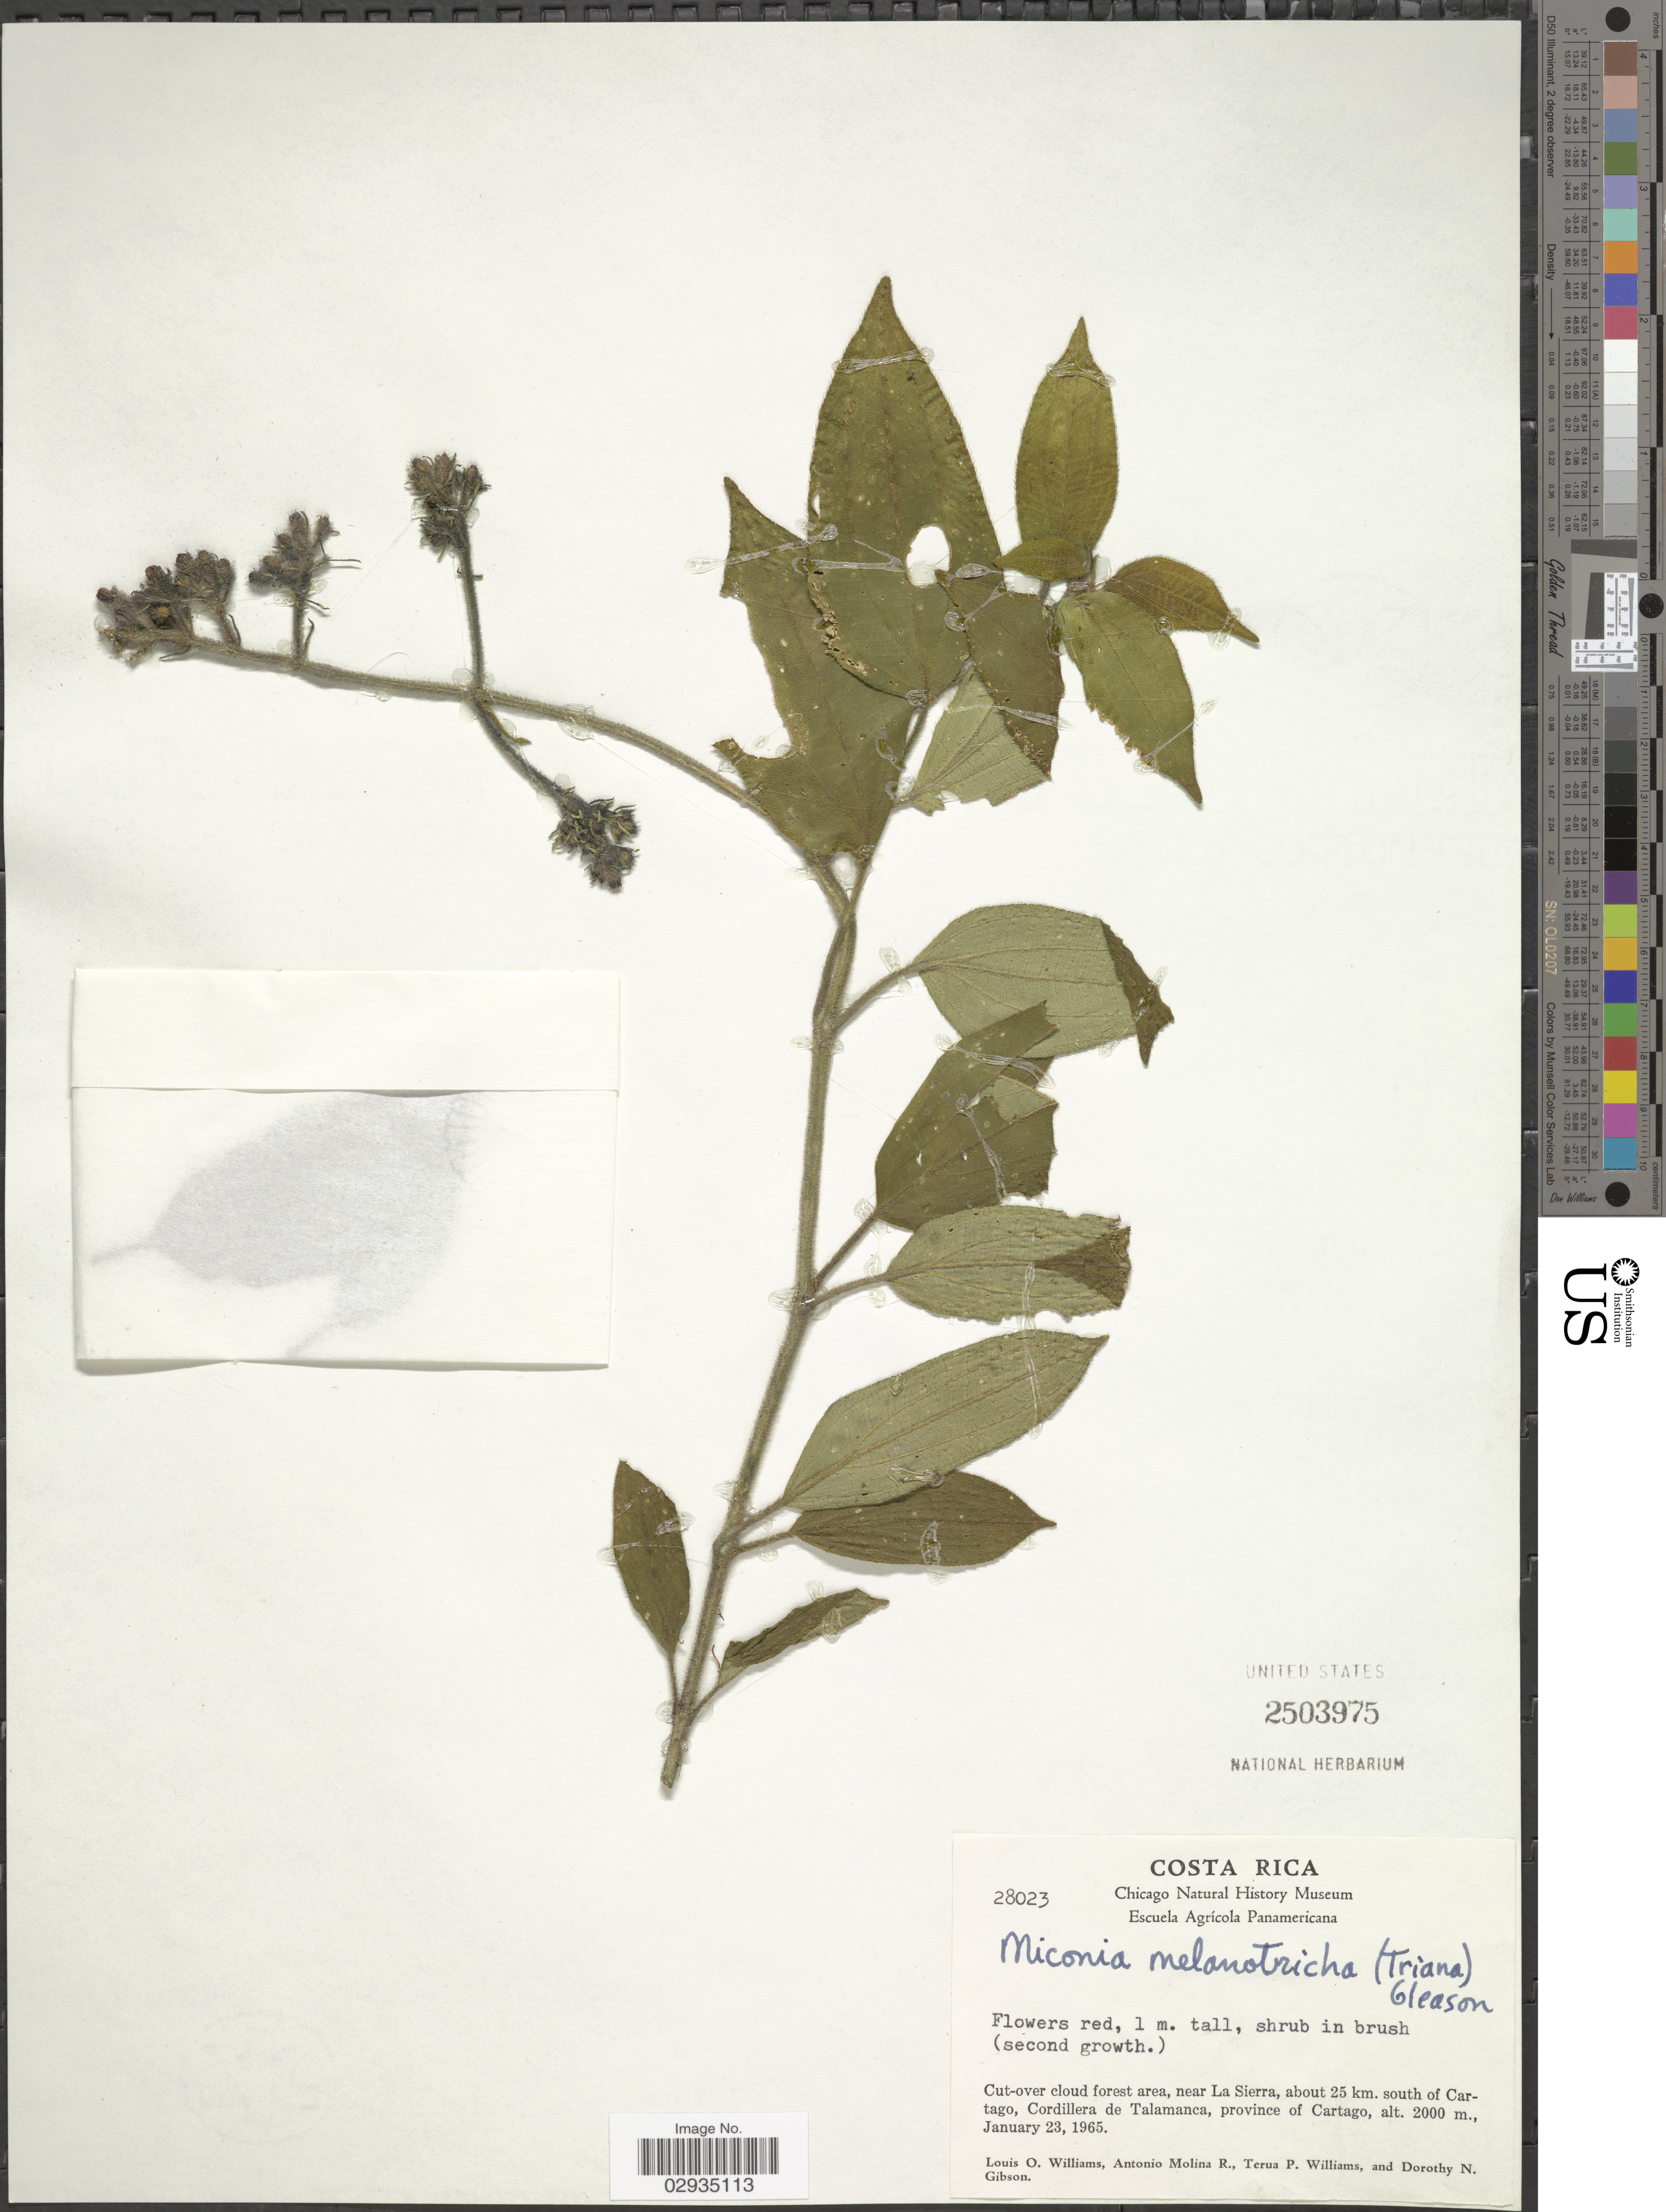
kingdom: Plantae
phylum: Tracheophyta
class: Magnoliopsida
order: Myrtales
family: Melastomataceae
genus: Miconia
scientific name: Miconia melanotricha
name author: (Triana) Gleason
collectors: L. O. Williams, A. Molina R., T. Williams & D. N. Gibson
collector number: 28023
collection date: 1965-01-23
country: Costa Rica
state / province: Cartago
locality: Cut-over cloud forest area, near La Sierra, about 25 km. south of Cartago, Cordillera de Talamanca.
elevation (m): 2000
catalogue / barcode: US 2503975